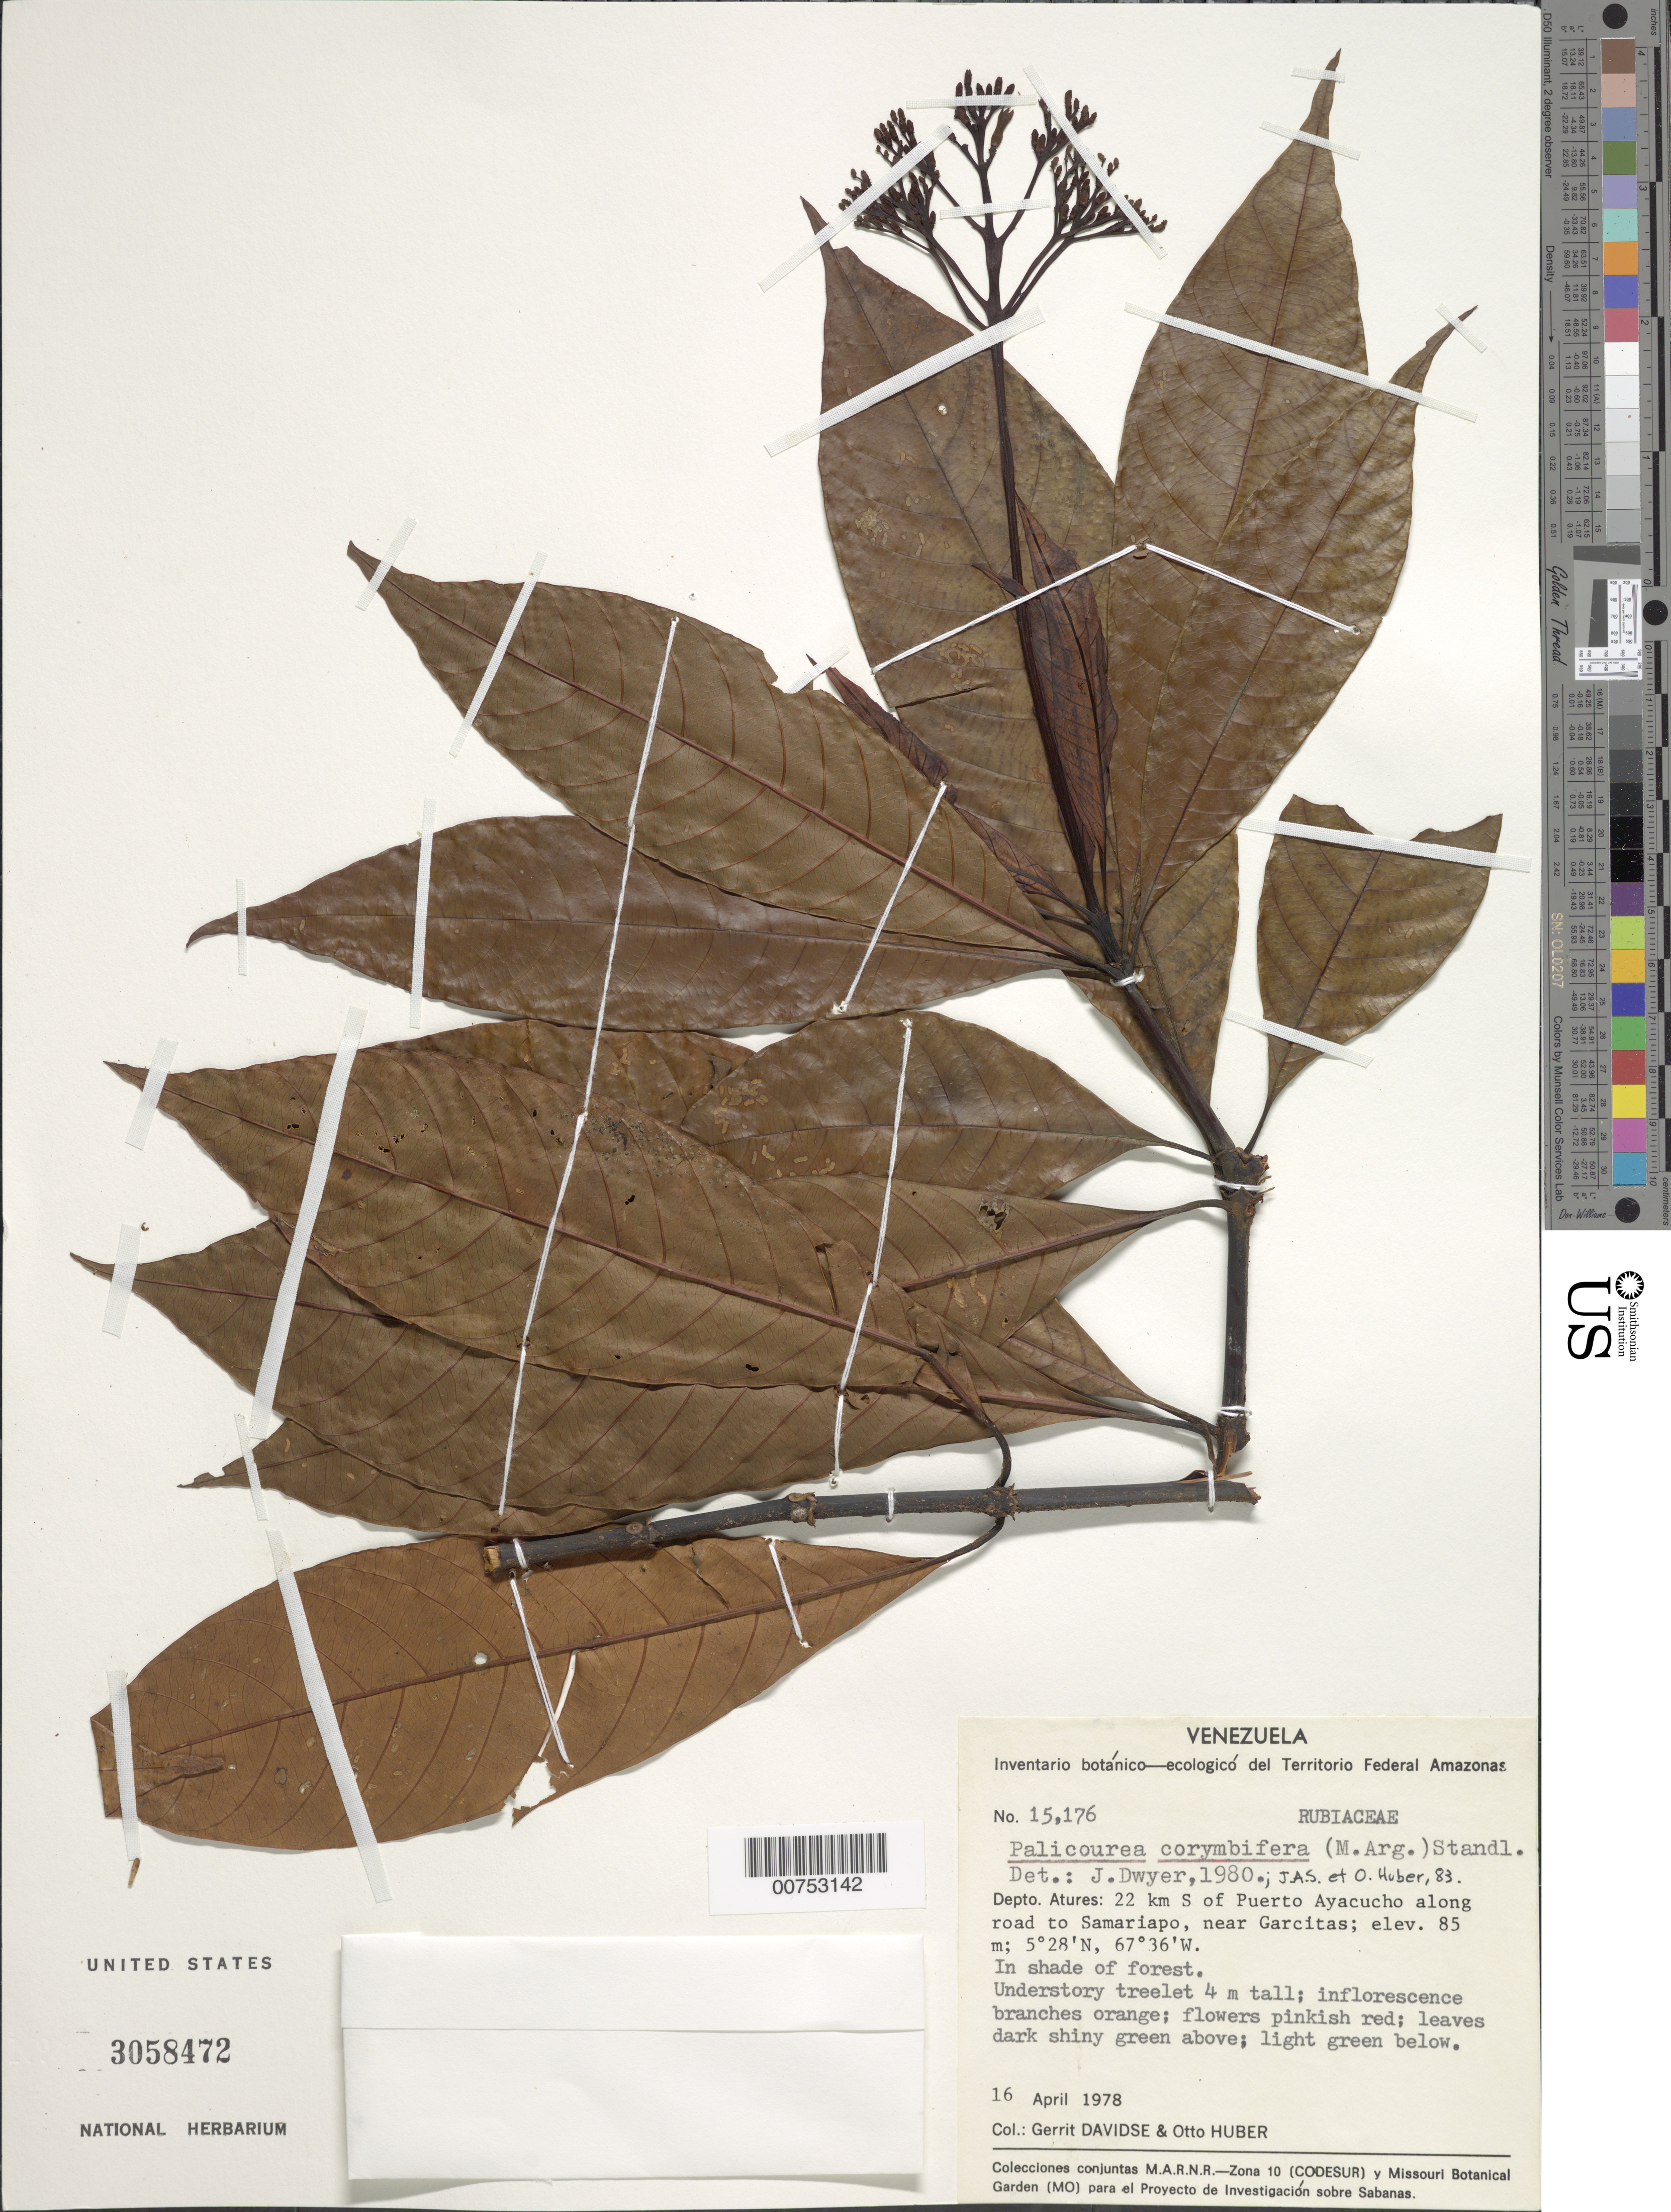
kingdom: Plantae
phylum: Tracheophyta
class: Magnoliopsida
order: Gentianales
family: Rubiaceae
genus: Palicourea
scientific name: Palicourea corymbifera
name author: (Müll. Arg.) Standl.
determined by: Steyermark, J. A.; Huber, O.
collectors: G. Davidse & O. Huber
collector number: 15176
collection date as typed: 16-Apr-78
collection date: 1978-04-16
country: Venezuela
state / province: Amazonas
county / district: Atures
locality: Puerto Ayacucho, 22 km S of along road to Samariapo, near Garcitas, Río Orinoco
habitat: Shade of forest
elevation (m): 85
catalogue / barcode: US 3058472